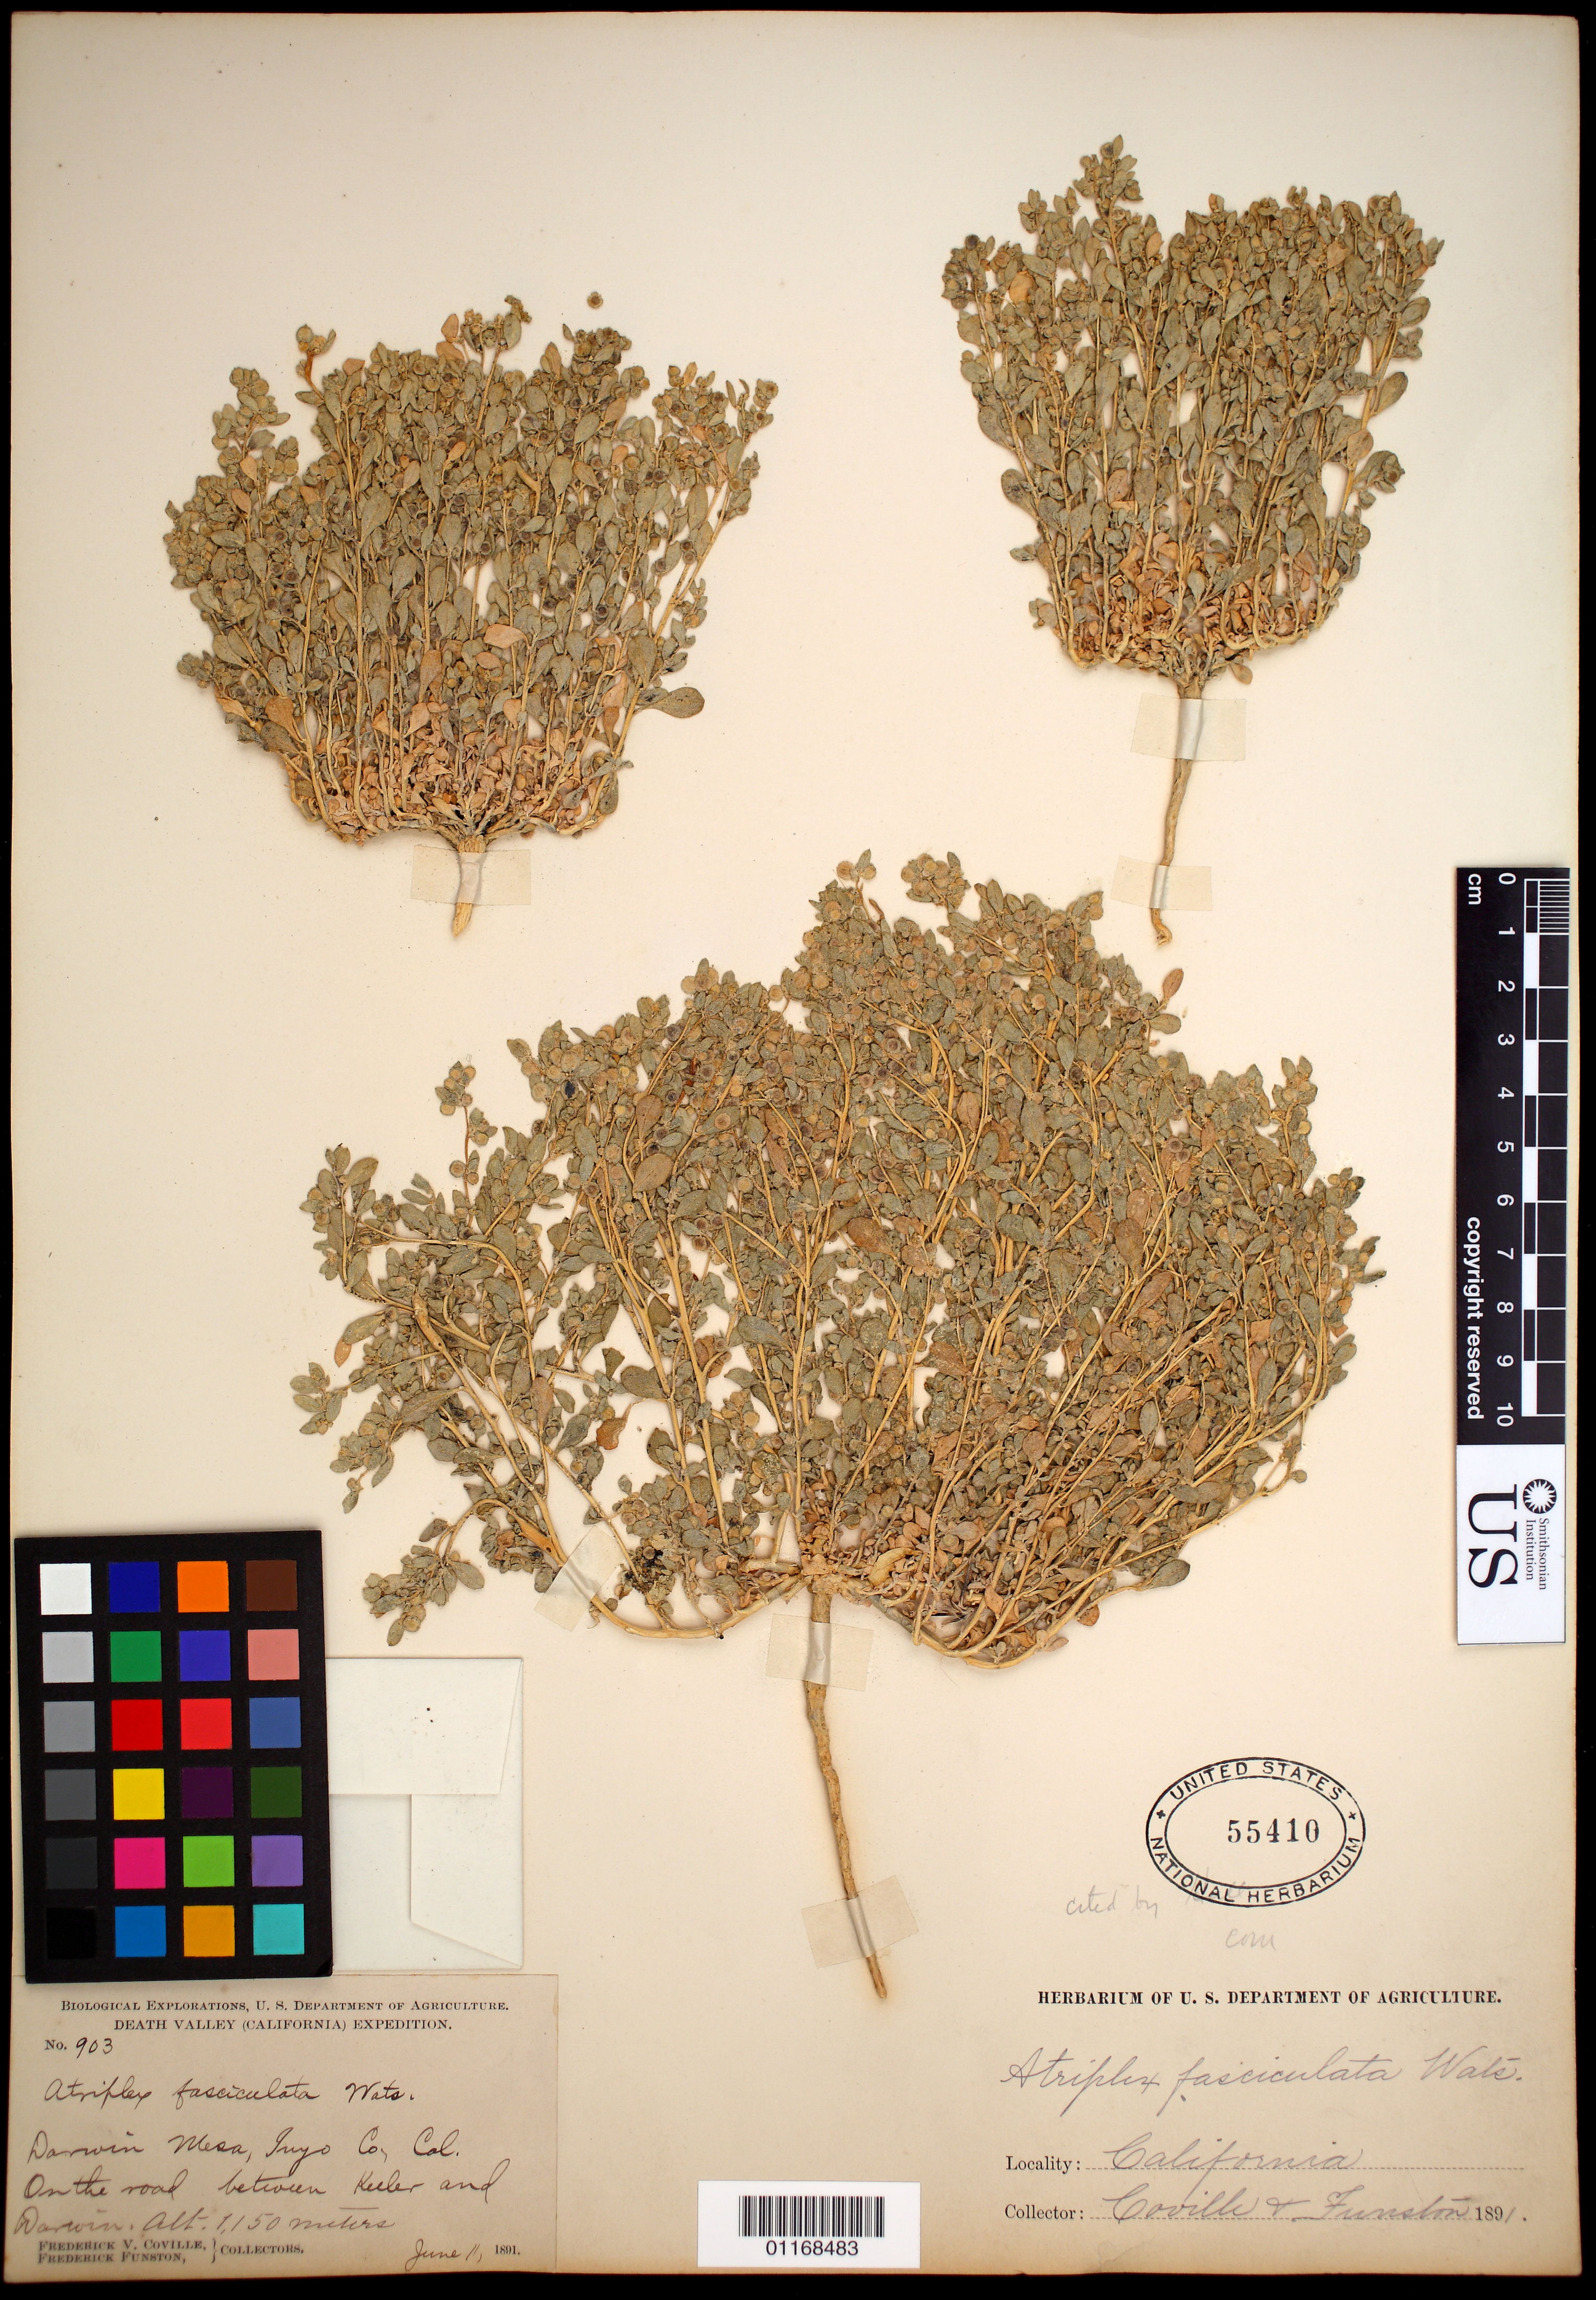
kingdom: Plantae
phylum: Tracheophyta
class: Magnoliopsida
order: Caryophyllales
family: Amaranthaceae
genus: Atriplex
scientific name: Atriplex fasciculata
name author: S. Watson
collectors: F. V. Coville & F. Funston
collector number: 903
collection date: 1891-06-11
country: United States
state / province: California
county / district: Inyo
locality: Darwin Mesa, on the road between Keeler and Darwin.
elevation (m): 1450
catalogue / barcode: US 55410